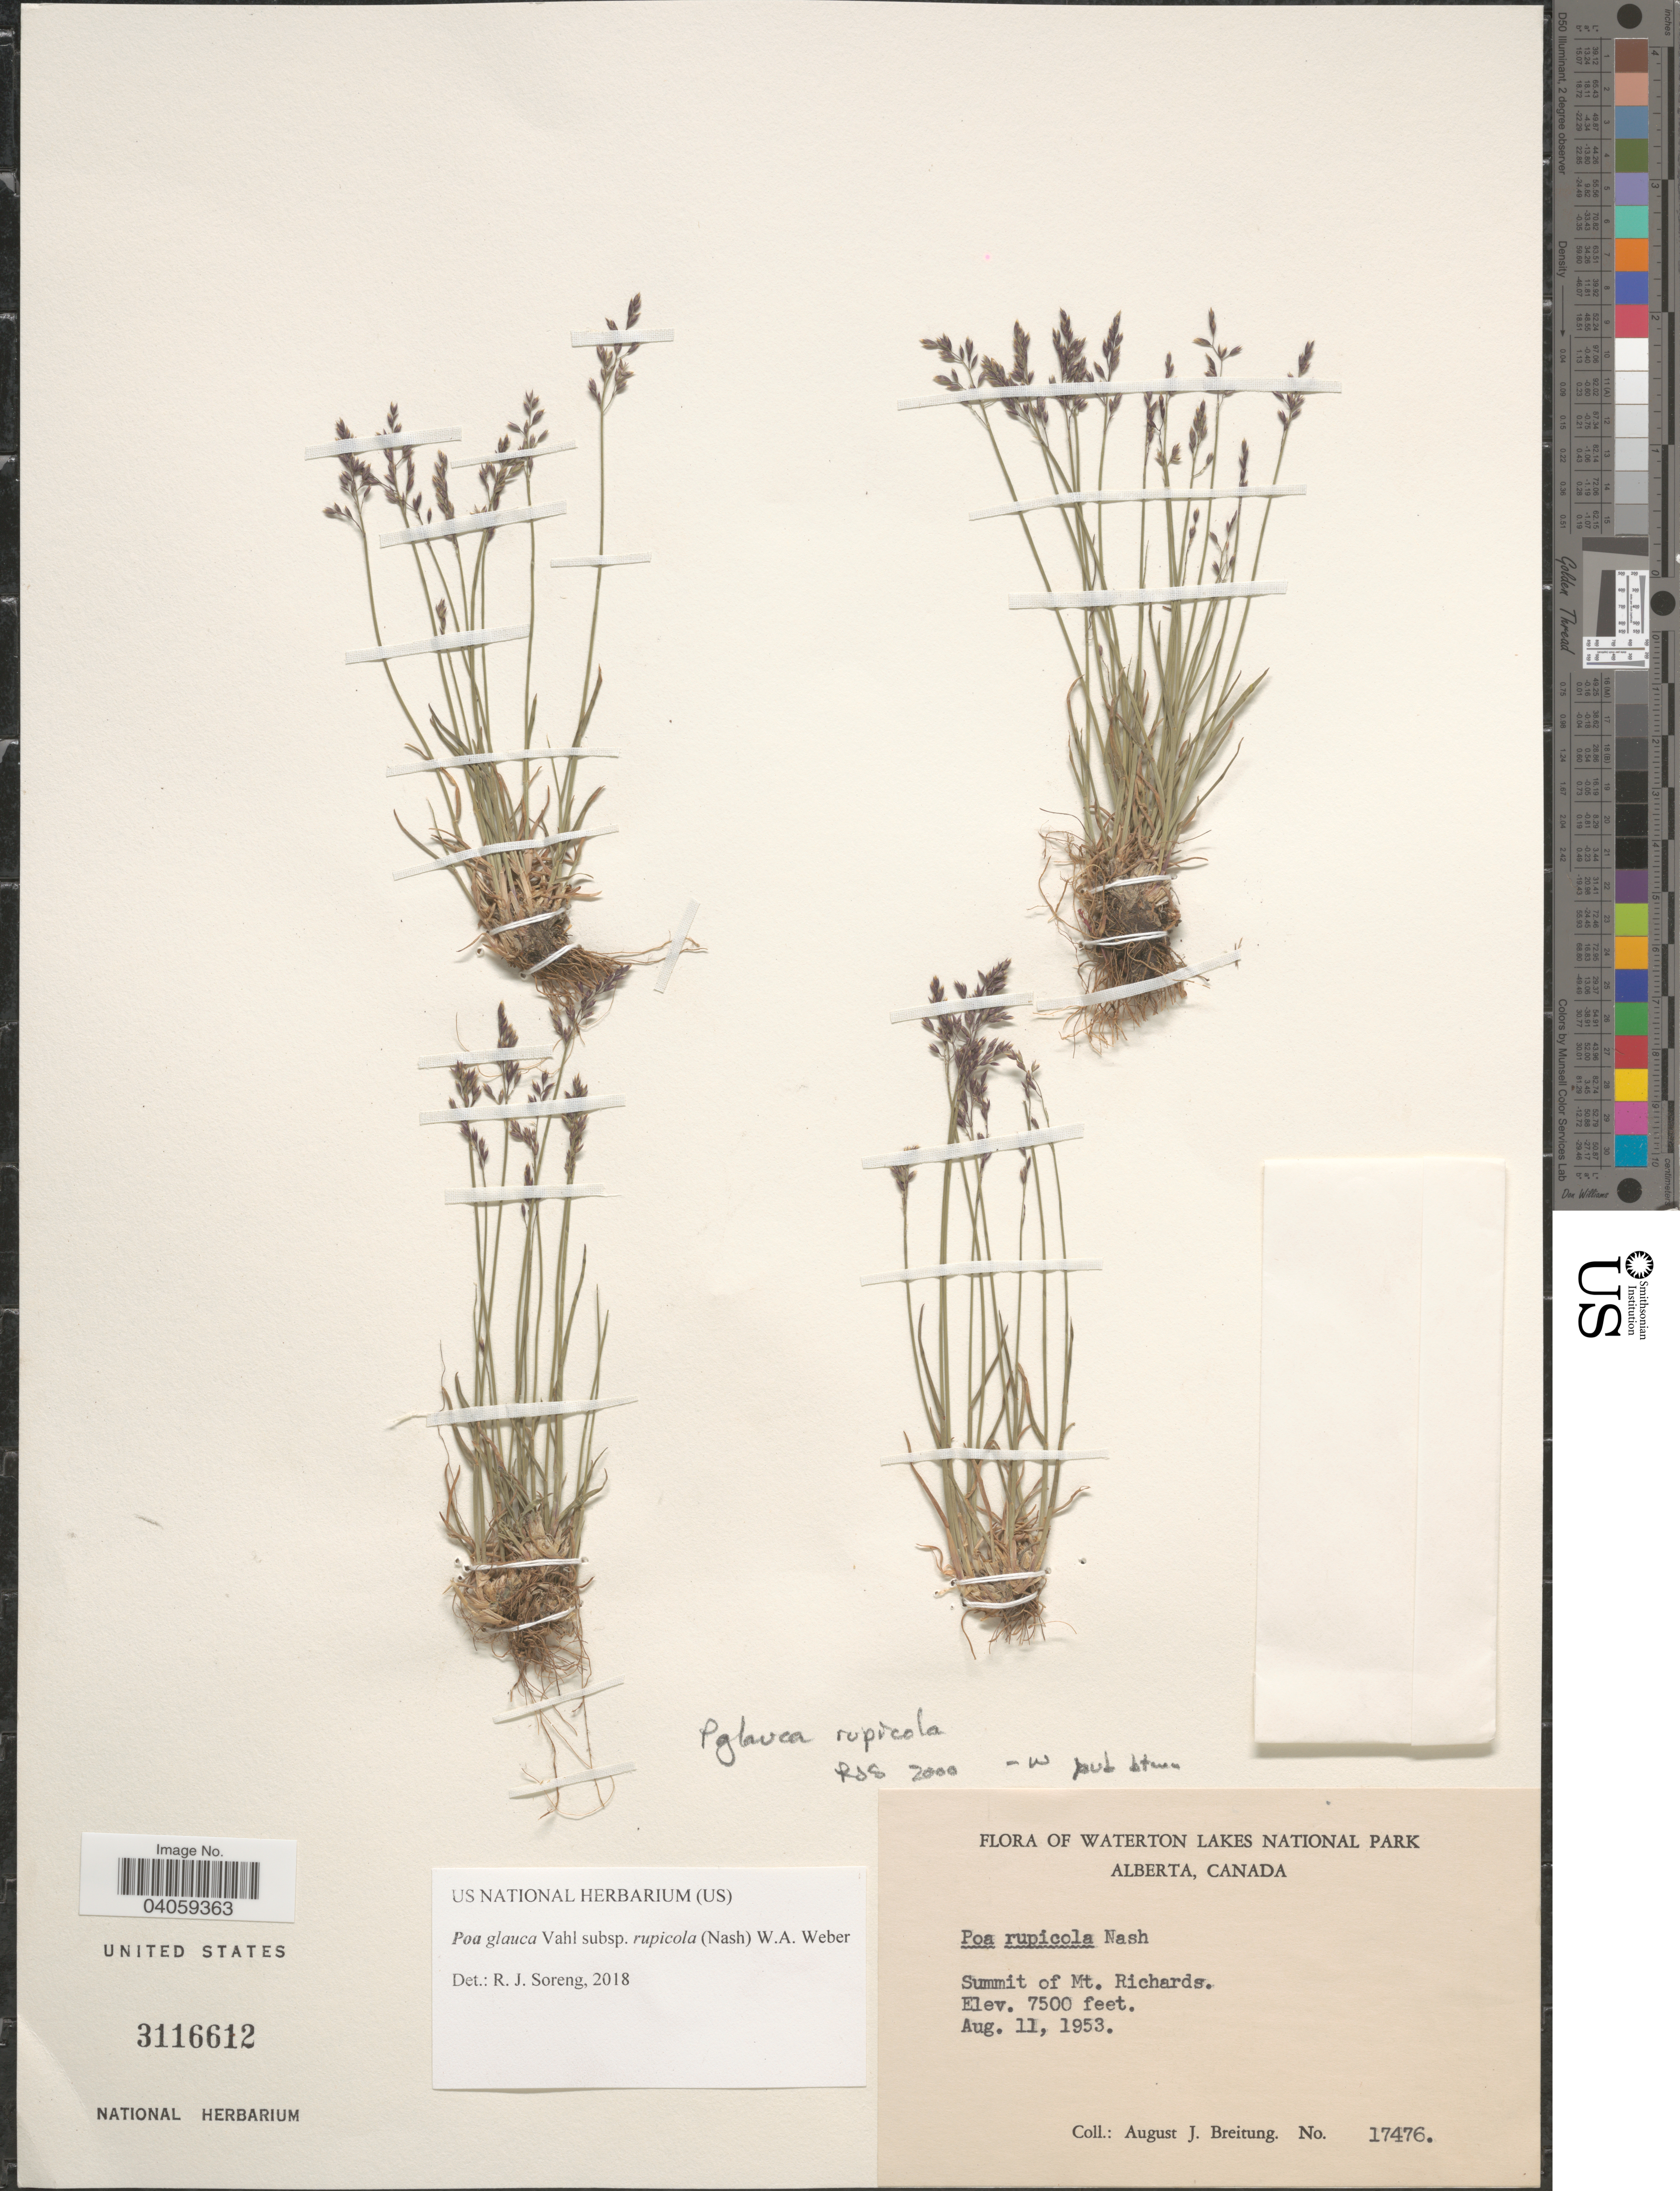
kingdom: Plantae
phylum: Tracheophyta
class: Liliopsida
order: Poales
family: Poaceae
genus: Poa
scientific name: Poa glauca subsp. rupicola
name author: (Nash) W.A. Weber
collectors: A. Breitung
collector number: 17476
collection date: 1953-08-11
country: Canada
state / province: Alberta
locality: Waterton Lakes National Park. Summit of Mt. Richards.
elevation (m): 2286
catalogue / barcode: US 3116612